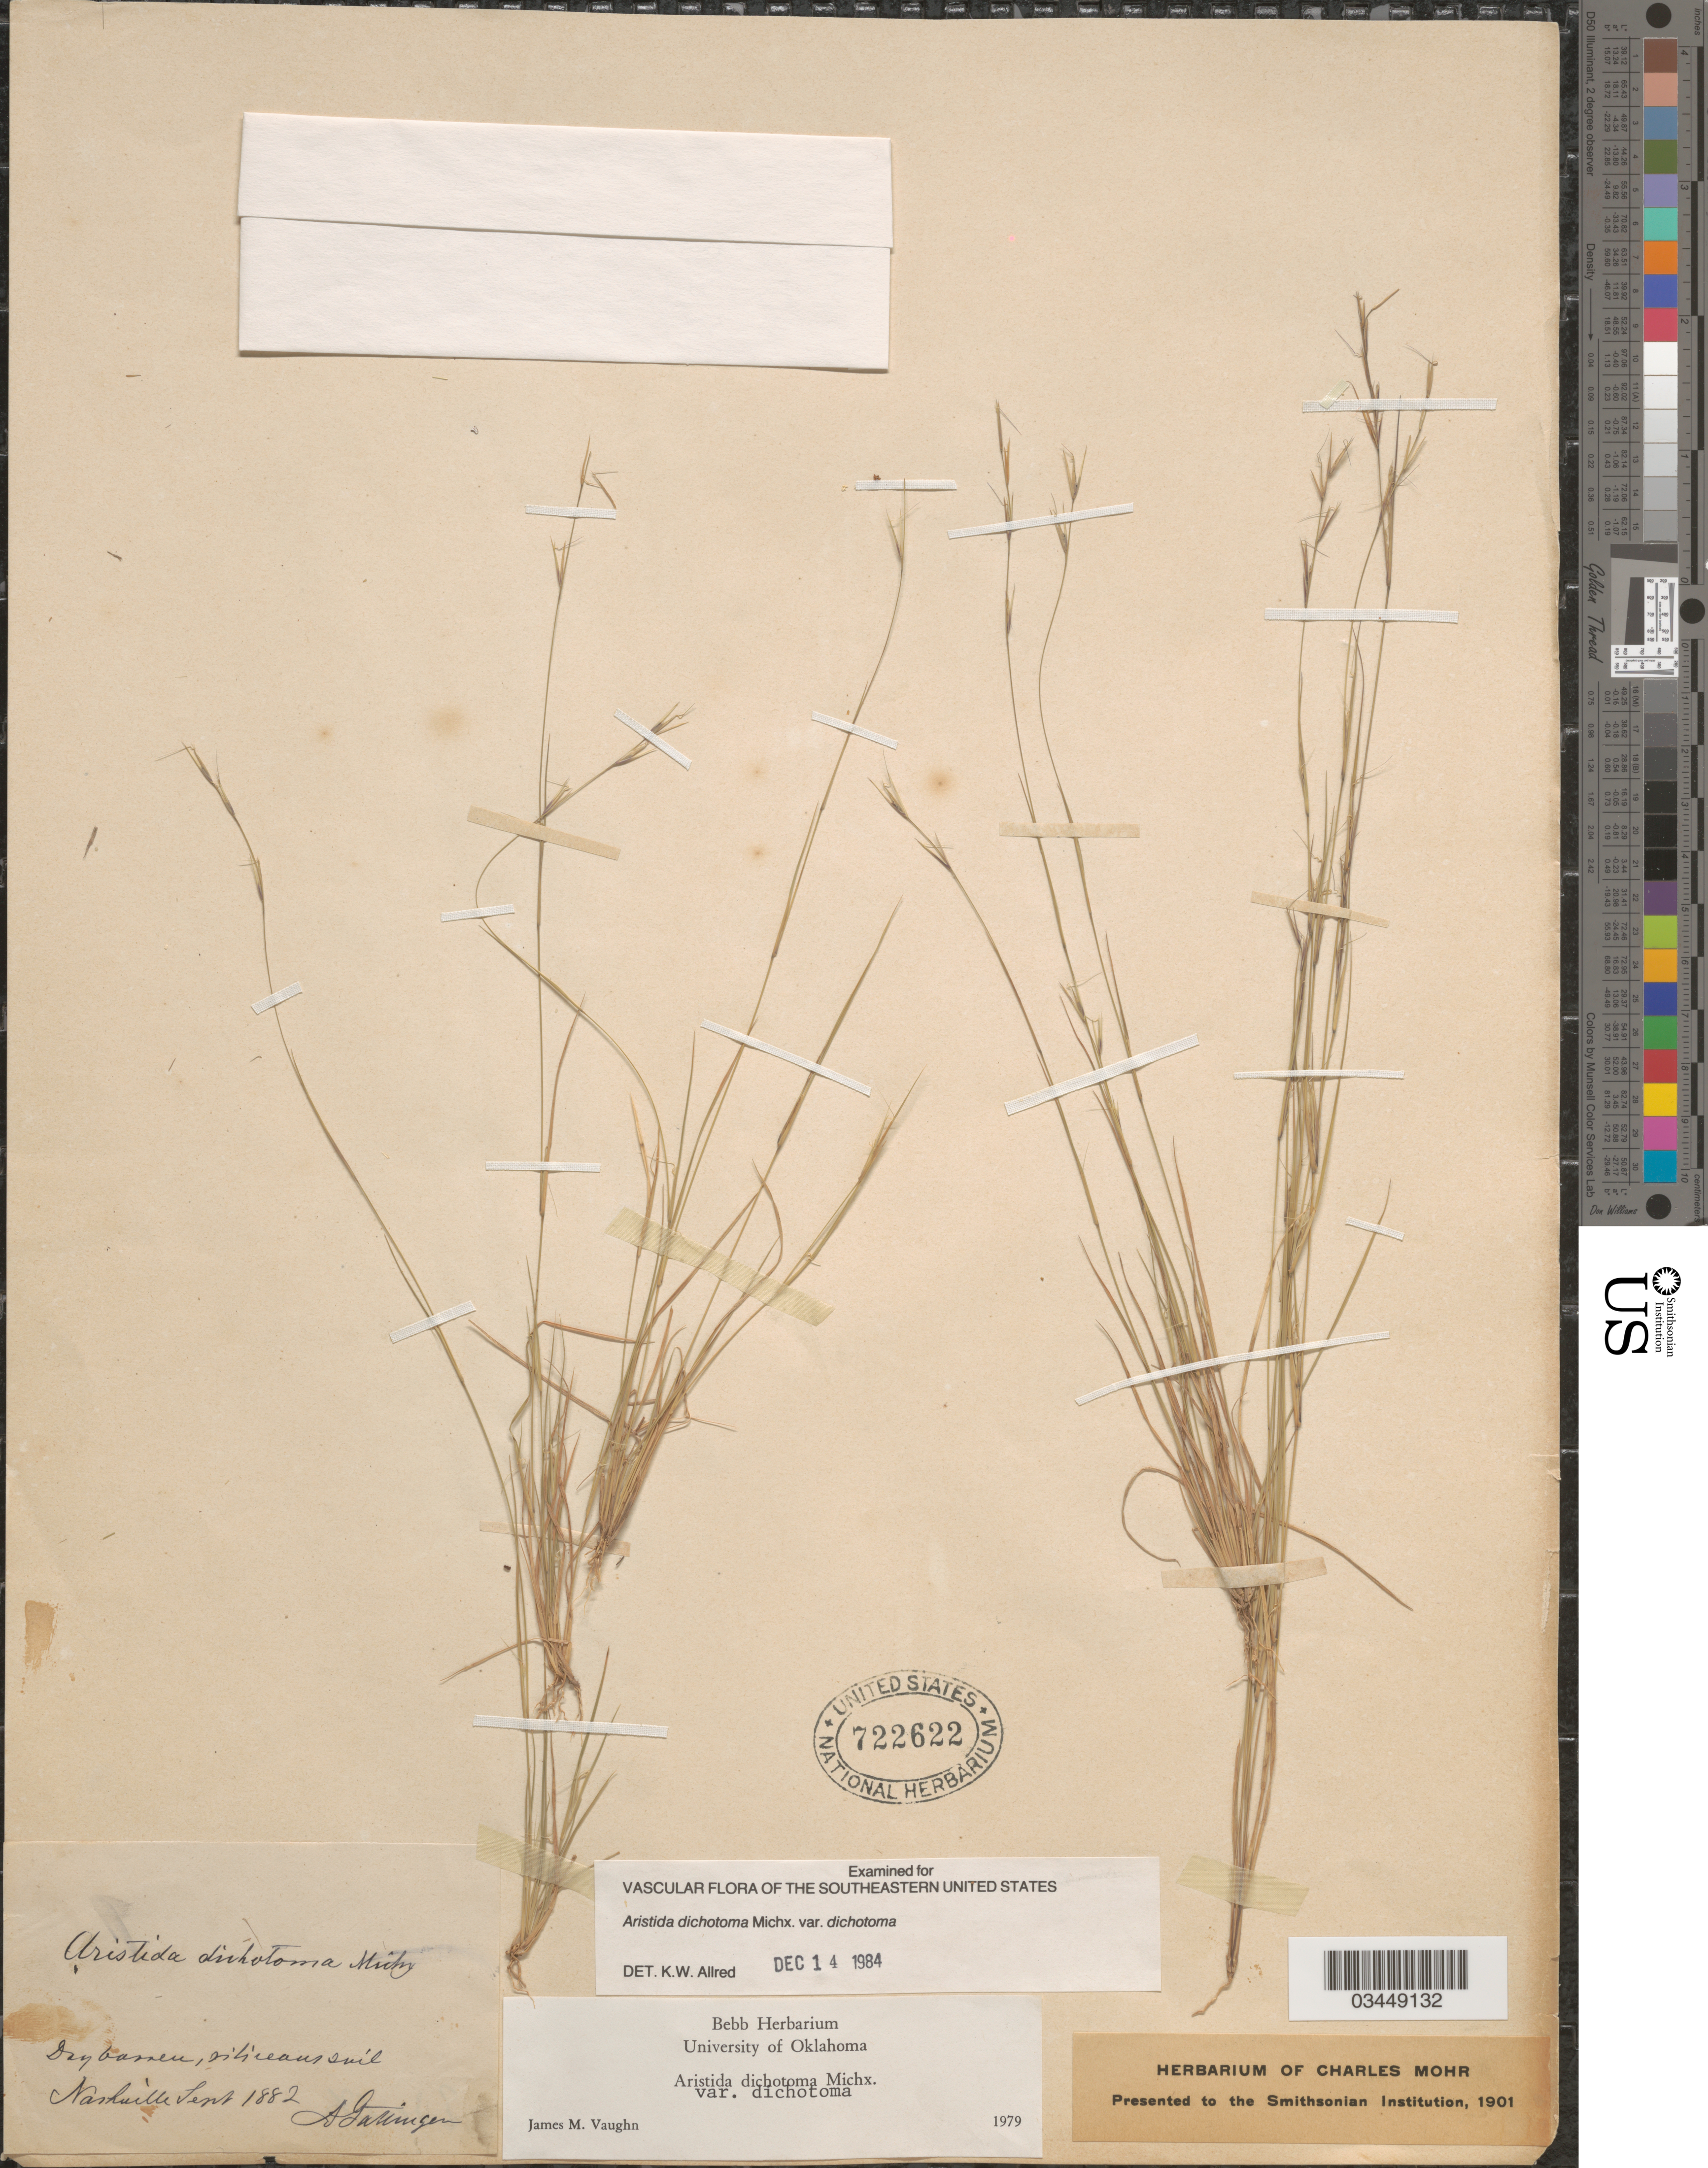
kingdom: Plantae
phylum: Tracheophyta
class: Liliopsida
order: Poales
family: Poaceae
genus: Aristida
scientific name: Aristida dichotoma var. dichotoma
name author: Michx.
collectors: A. Gattinger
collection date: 1882-09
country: United States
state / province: Tennessee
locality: Nashville.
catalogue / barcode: US 722622